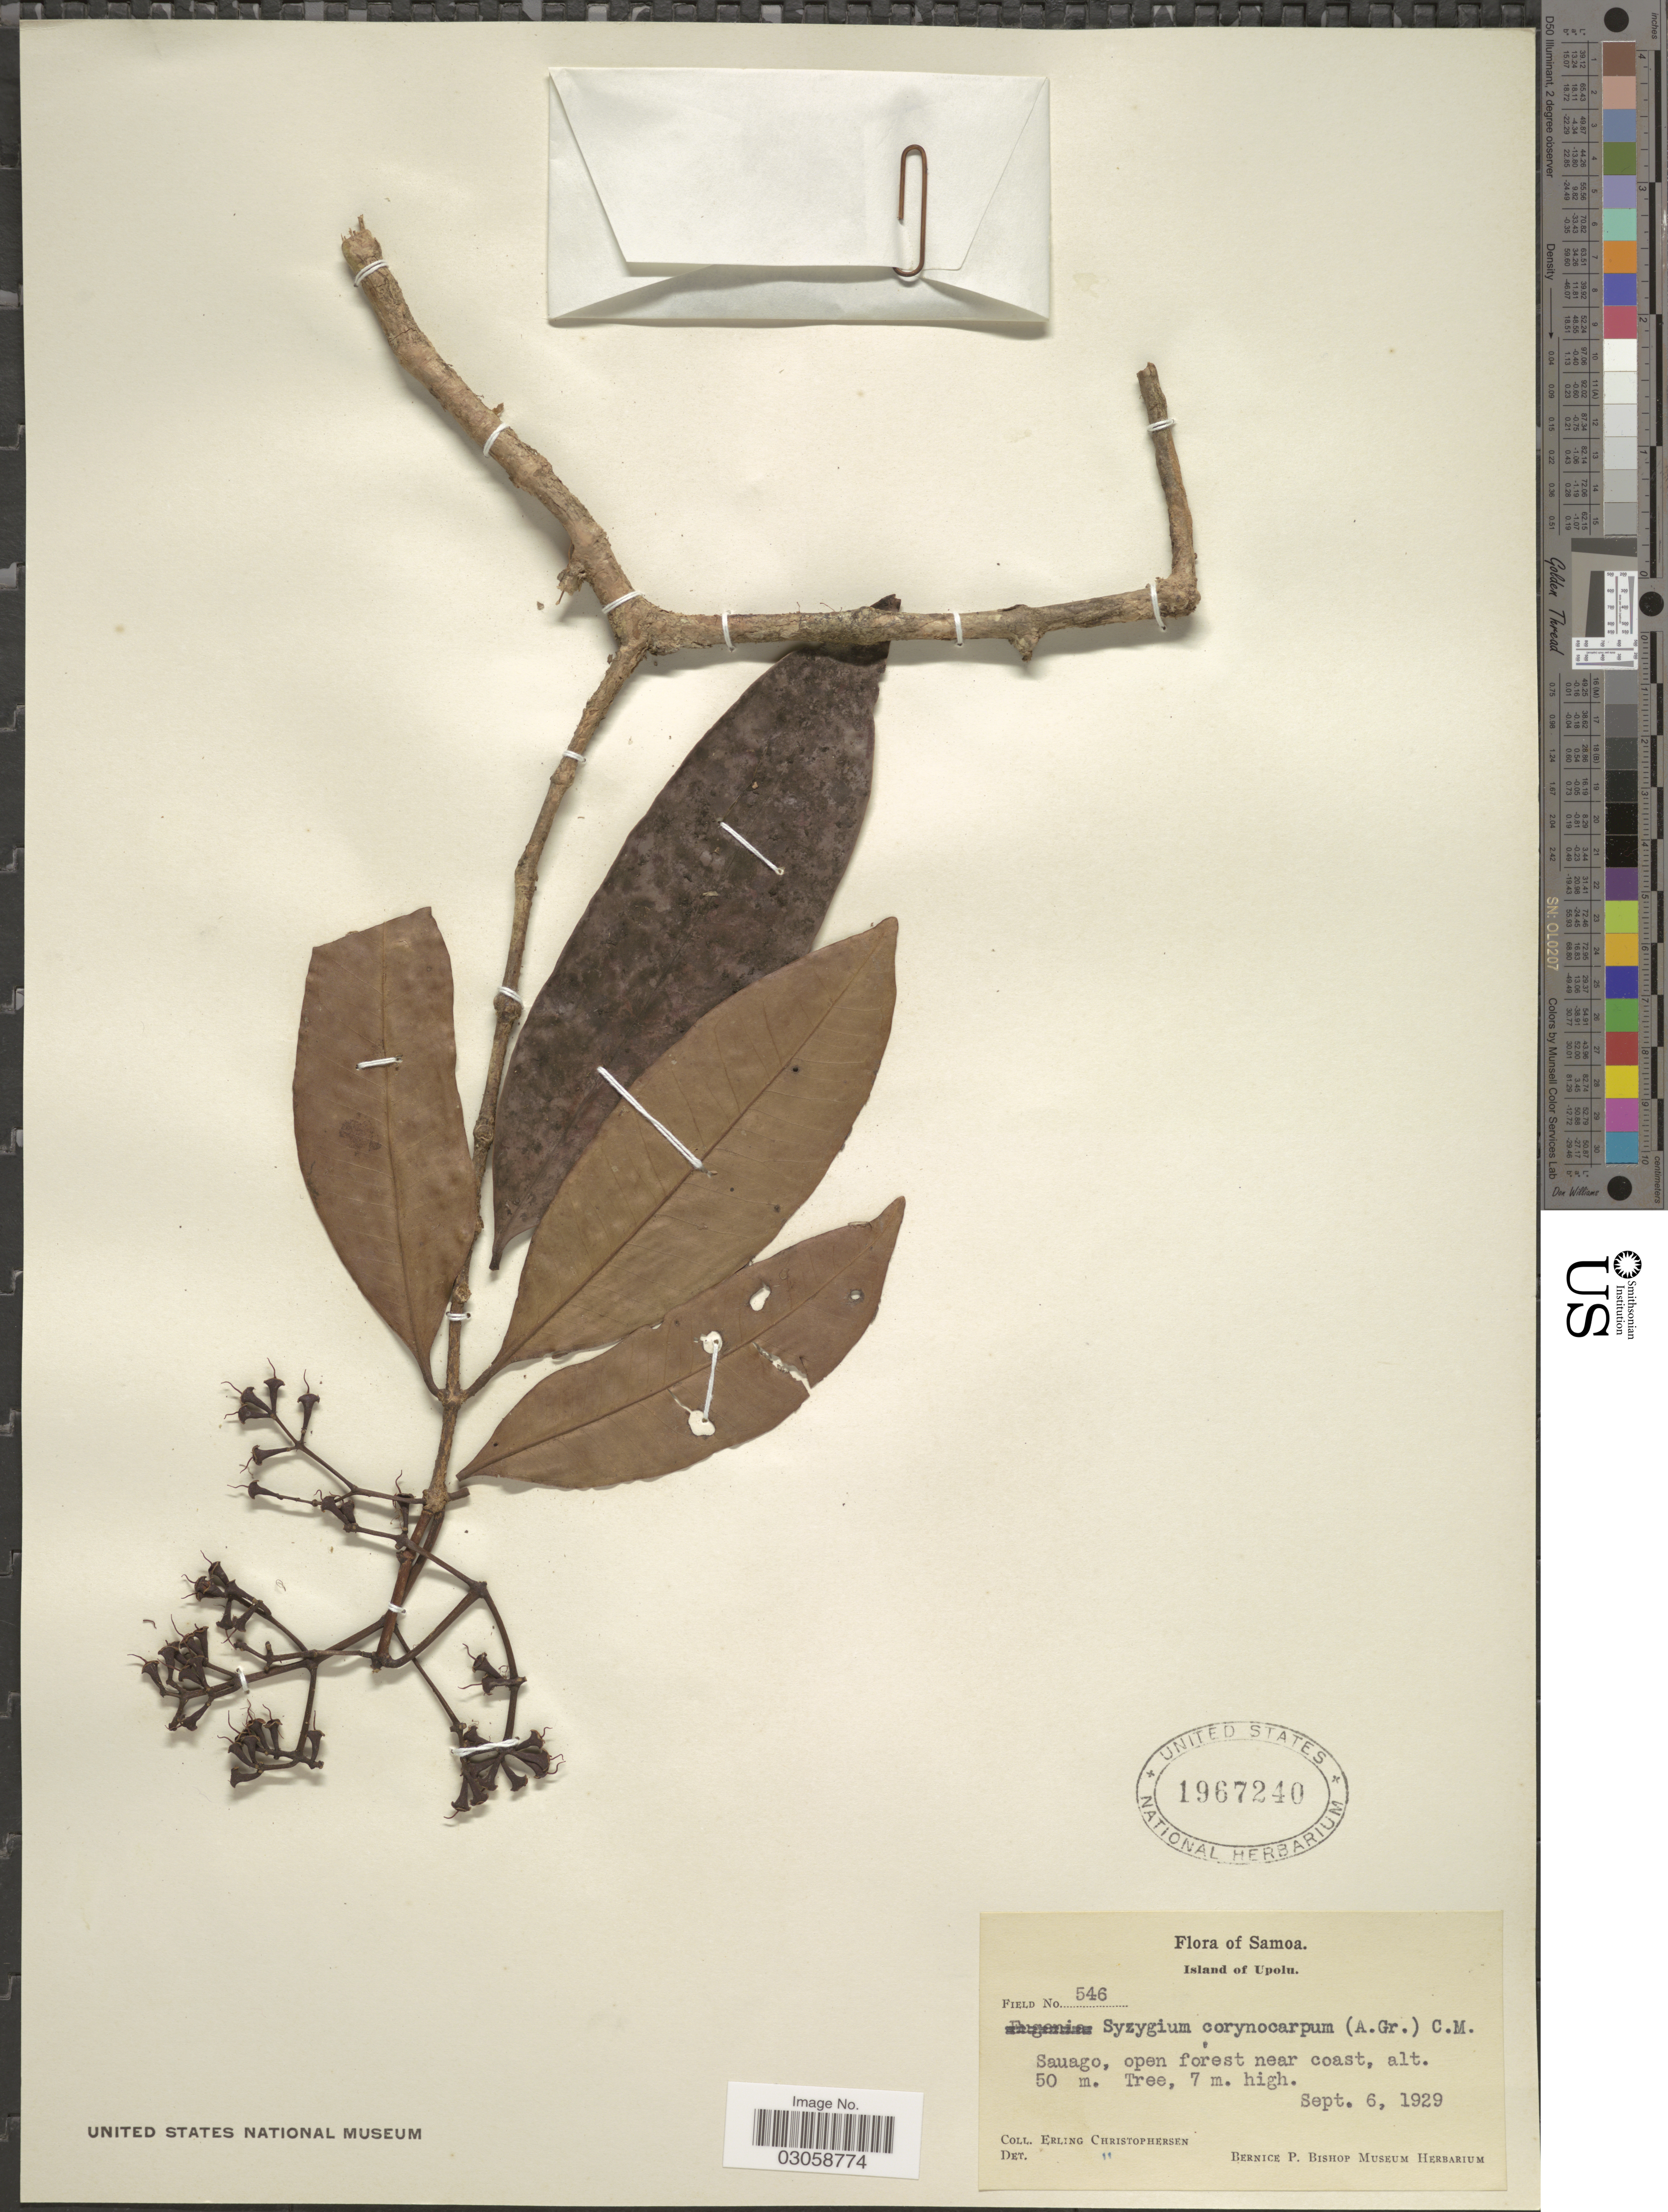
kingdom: Plantae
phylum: Tracheophyta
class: Magnoliopsida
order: Myrtales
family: Myrtaceae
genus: Syzygium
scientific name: Syzygium sp.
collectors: E. Christophersen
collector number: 546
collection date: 1929-09-06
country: Samoa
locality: Samoa, Island of Upolu, Sauago, open forest near coast.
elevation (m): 50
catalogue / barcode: US 1967240